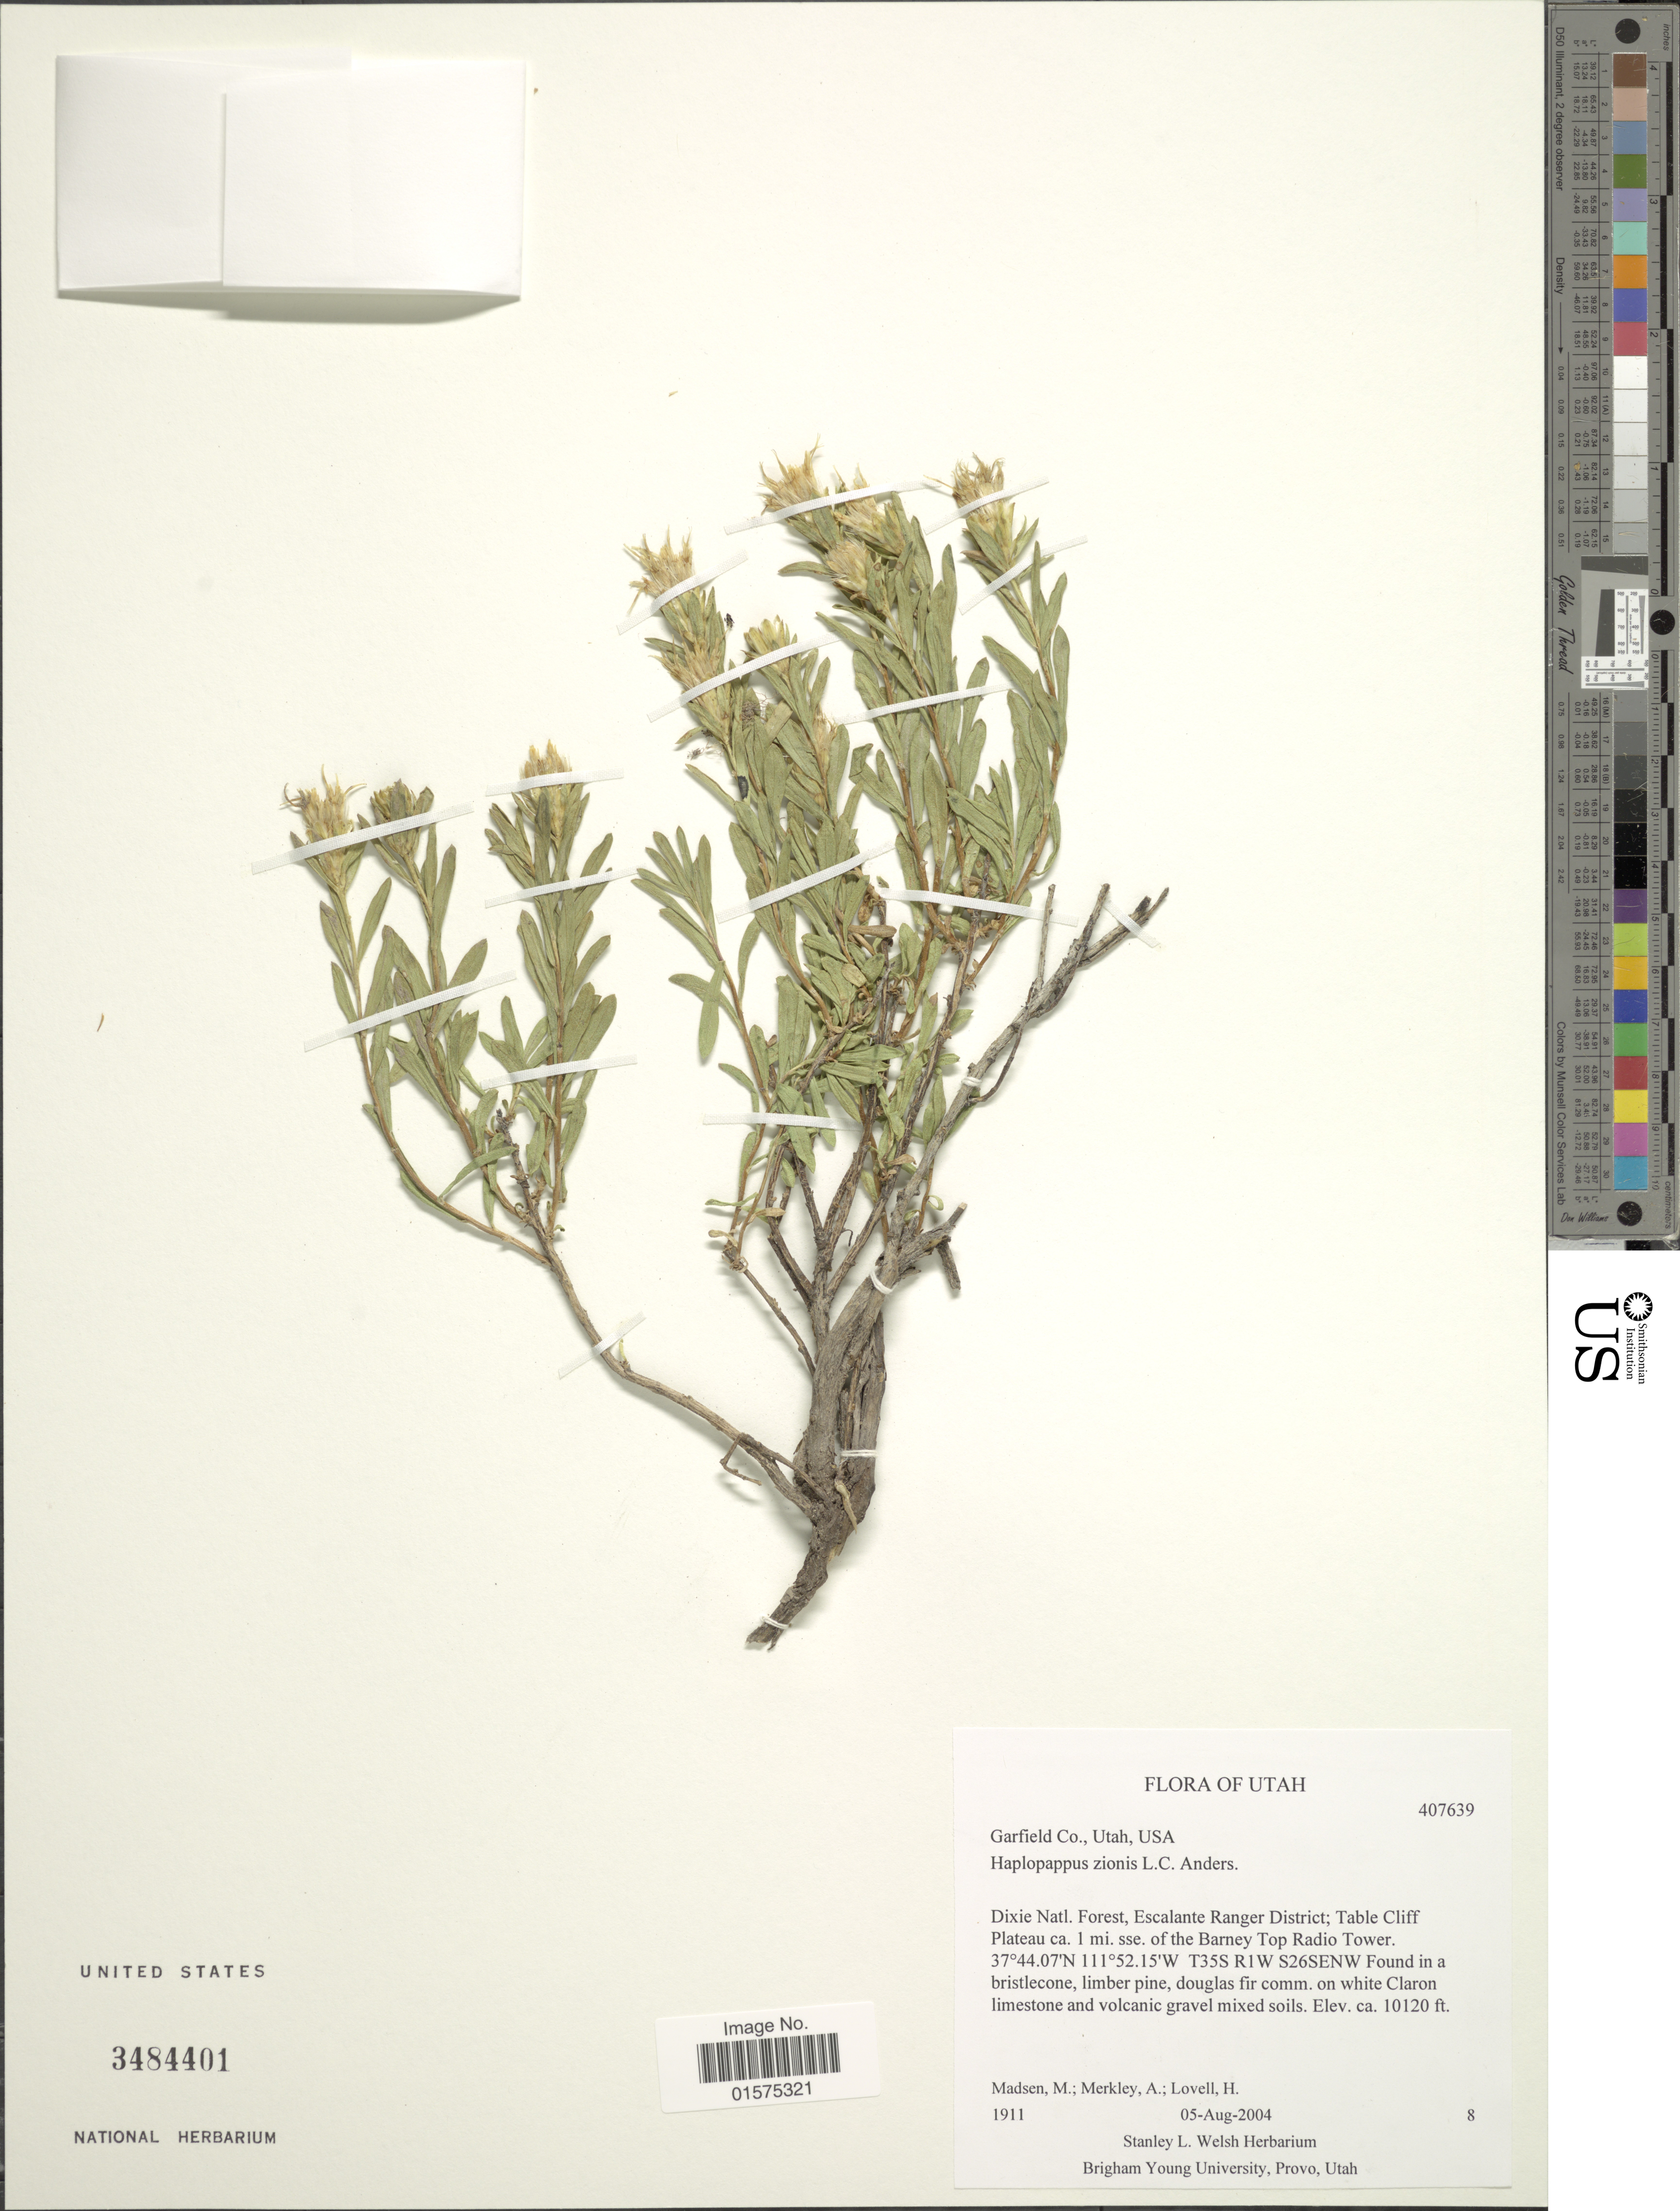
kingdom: Plantae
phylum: Tracheophyta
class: Magnoliopsida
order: Asterales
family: Asteraceae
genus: Ericameria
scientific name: Ericameria zionis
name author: (L.C. Anderson) G.L. Nesom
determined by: Urbatsch, Lowell E., Curator (LSU), Louisiana State University (UNITED STATES)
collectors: M. Madsen, A. Merkley & H. Lovell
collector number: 1911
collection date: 2004-08-05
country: United States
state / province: Utah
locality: Garfield Co. Dixie Natl. Forest, Escalante Ranger District; Table Cliff Plateau ca. 1 mi. sse. of the Barney Top Radio Tower. T35S R1W S26SENW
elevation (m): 3085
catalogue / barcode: US 3484401